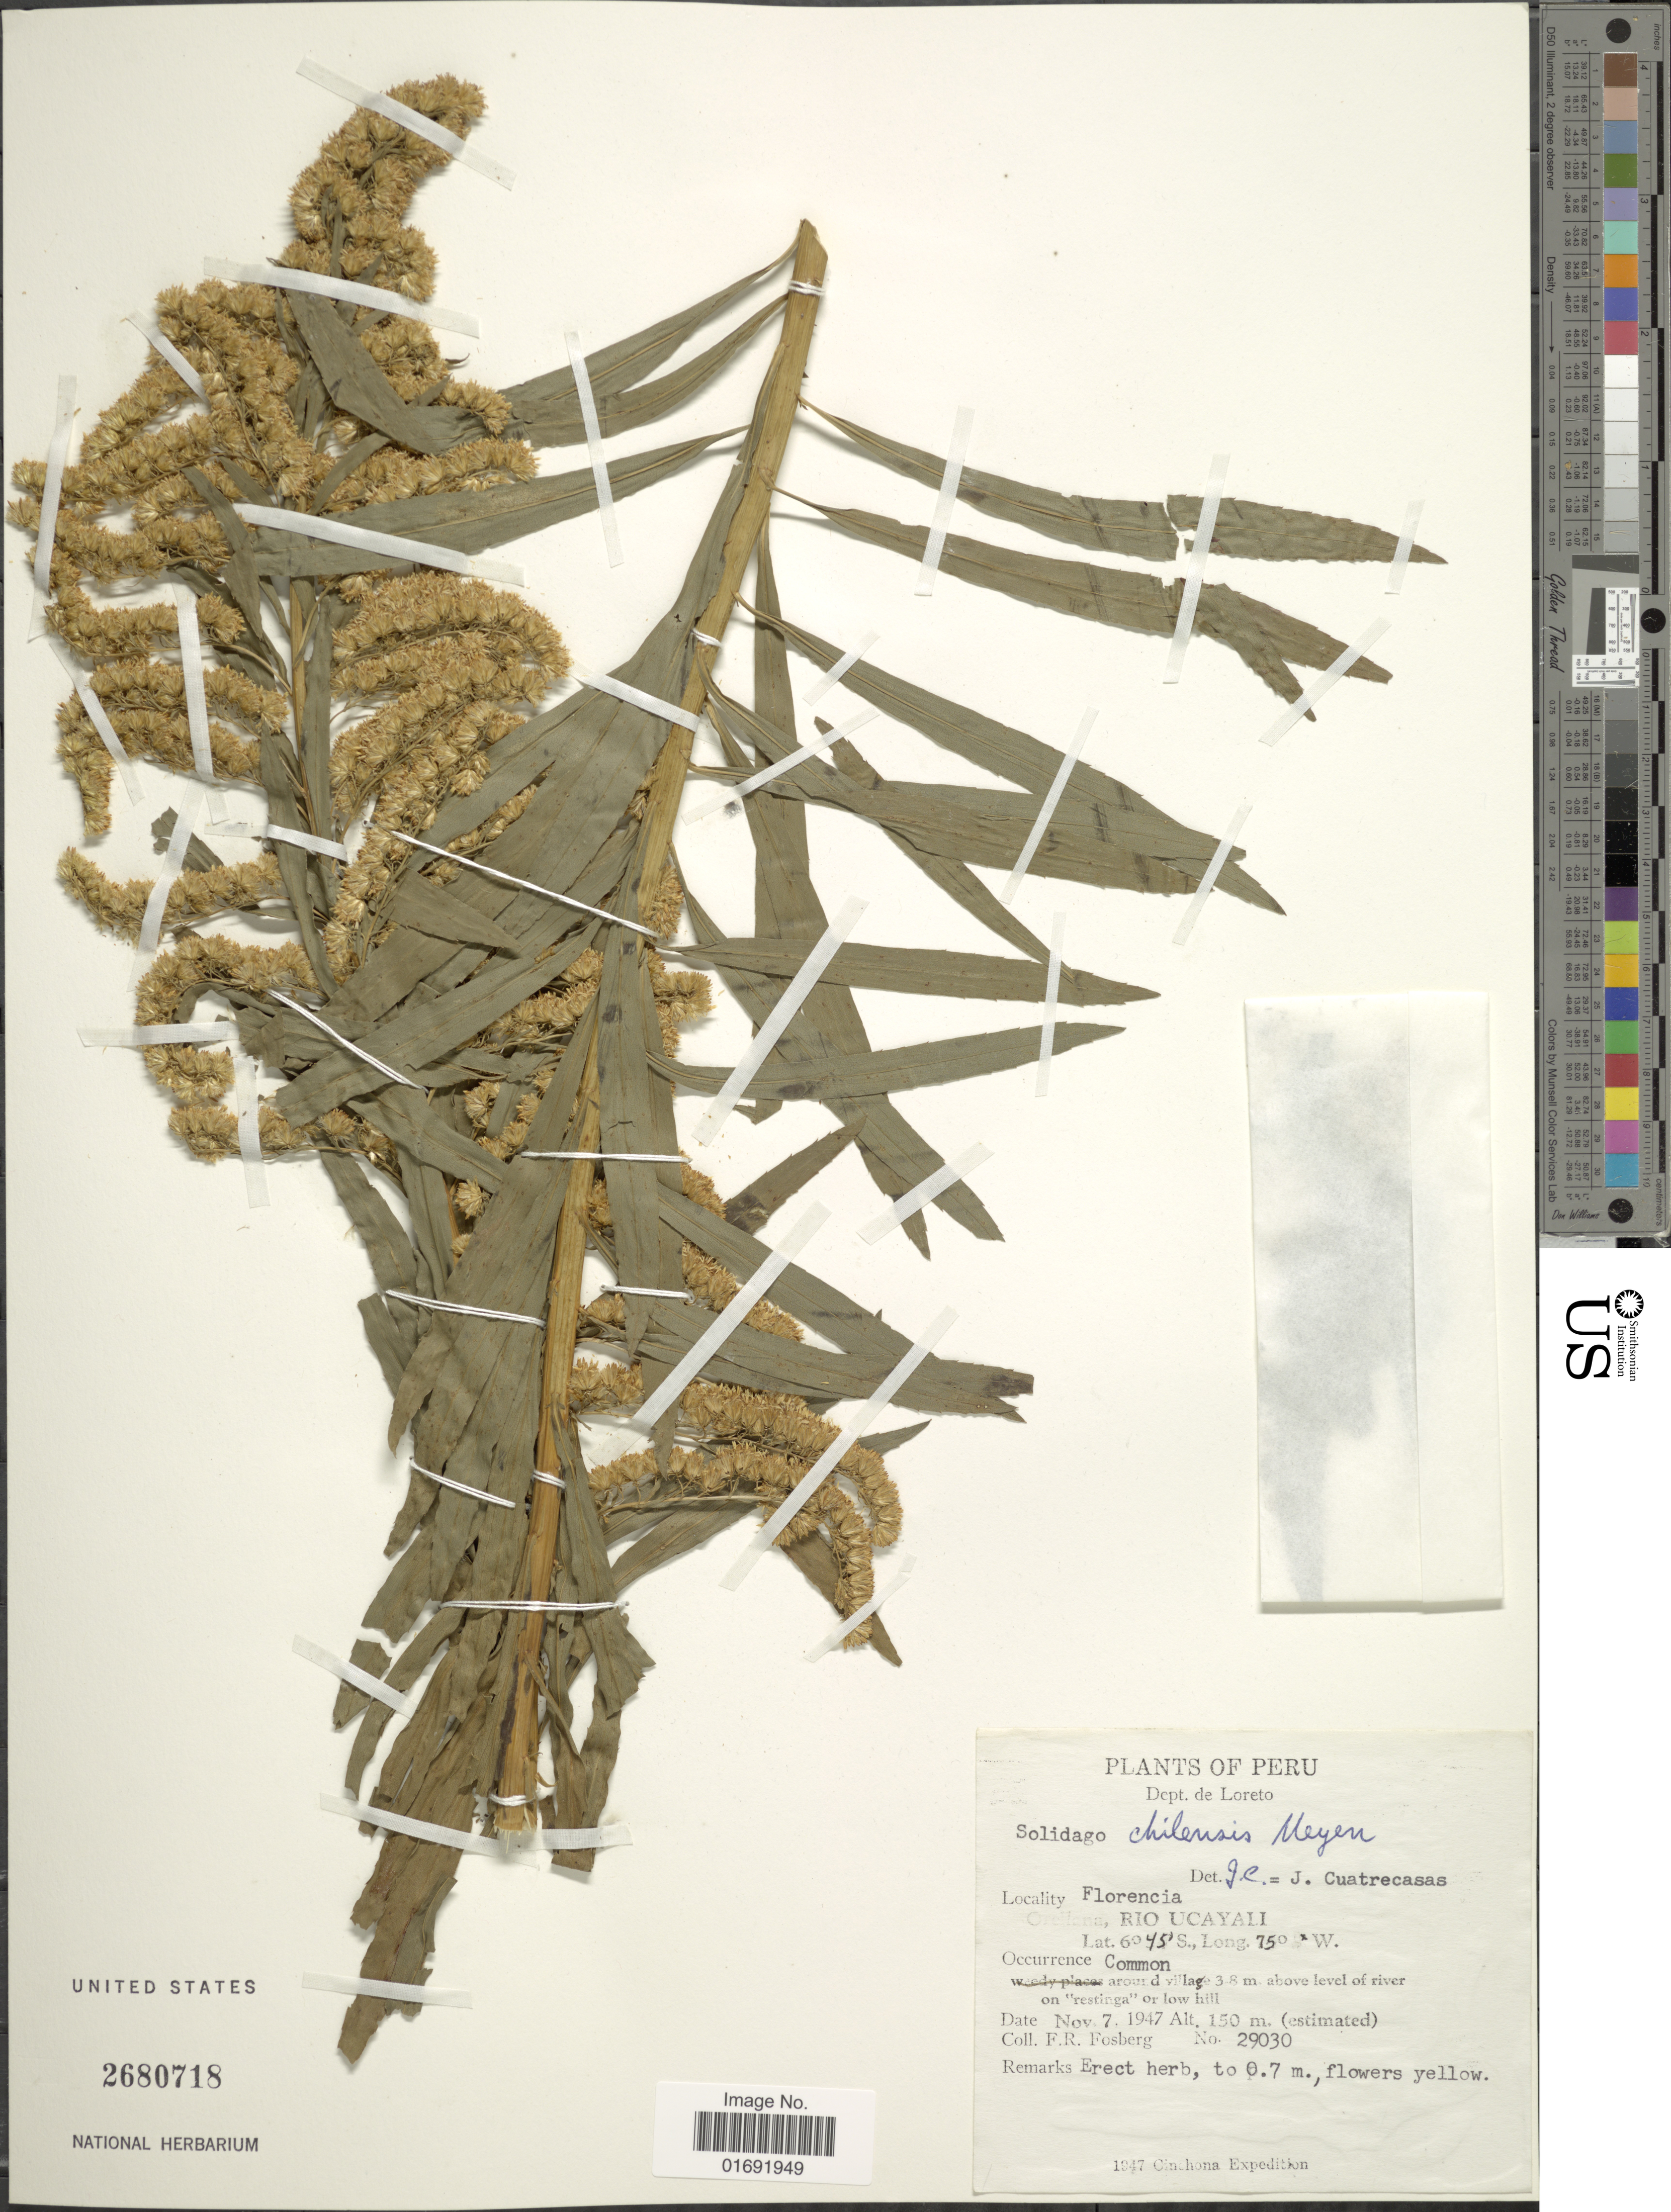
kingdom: Plantae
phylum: Tracheophyta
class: Magnoliopsida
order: Asterales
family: Asteraceae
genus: Solidago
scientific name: Solidago chilensis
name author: Meyen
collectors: F. R. Fosberg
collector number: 29030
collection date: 1947-11-07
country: Peru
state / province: Loreto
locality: Orellana, Rio Ucayali. Around village 3.8 m above level of river.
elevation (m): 150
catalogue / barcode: US 2680718